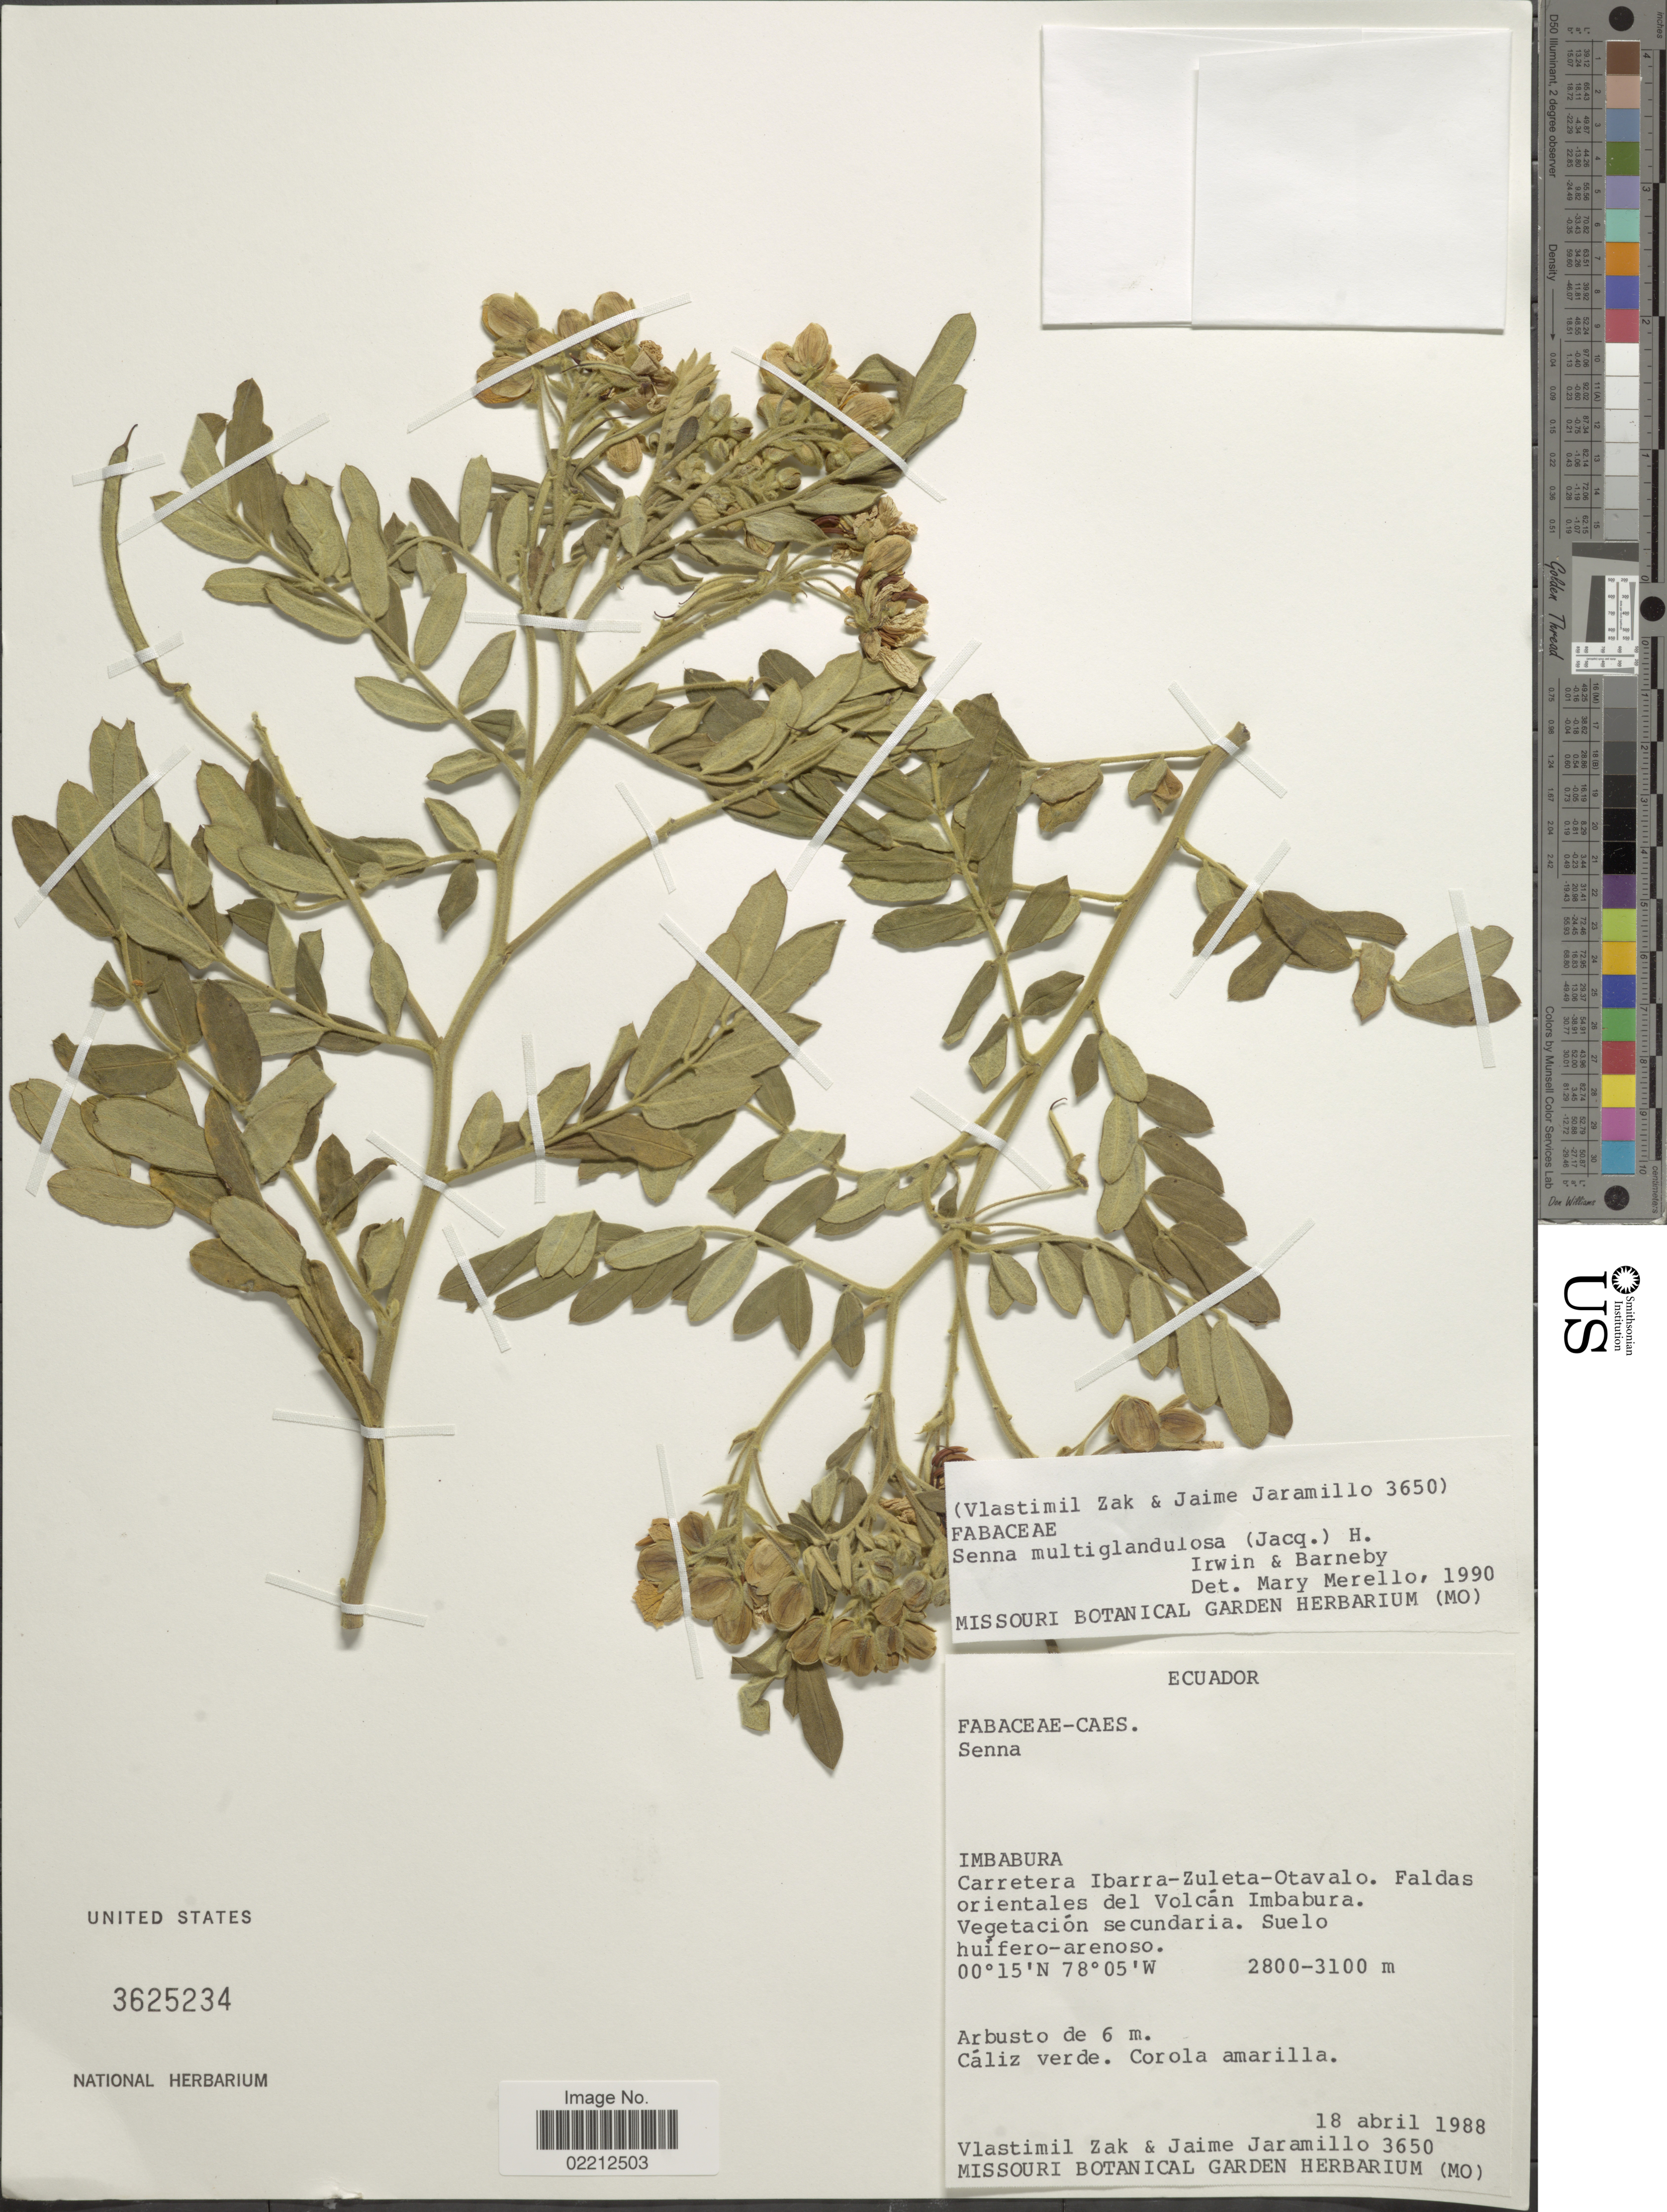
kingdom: Plantae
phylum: Tracheophyta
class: Magnoliopsida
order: Fabales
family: Fabaceae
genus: Senna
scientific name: Senna multiglandulosa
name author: (Jacq.) H.S. Irwin & Barneby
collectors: V. Zak & J. Jaramillo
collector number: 3650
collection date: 1988-04-18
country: Ecuador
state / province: Imbabura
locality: Imbabura, Carretera Ibarra-Zuleta-Otavalo. Faldas orientales del Volcan Imbabura.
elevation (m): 2800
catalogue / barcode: US 3625234